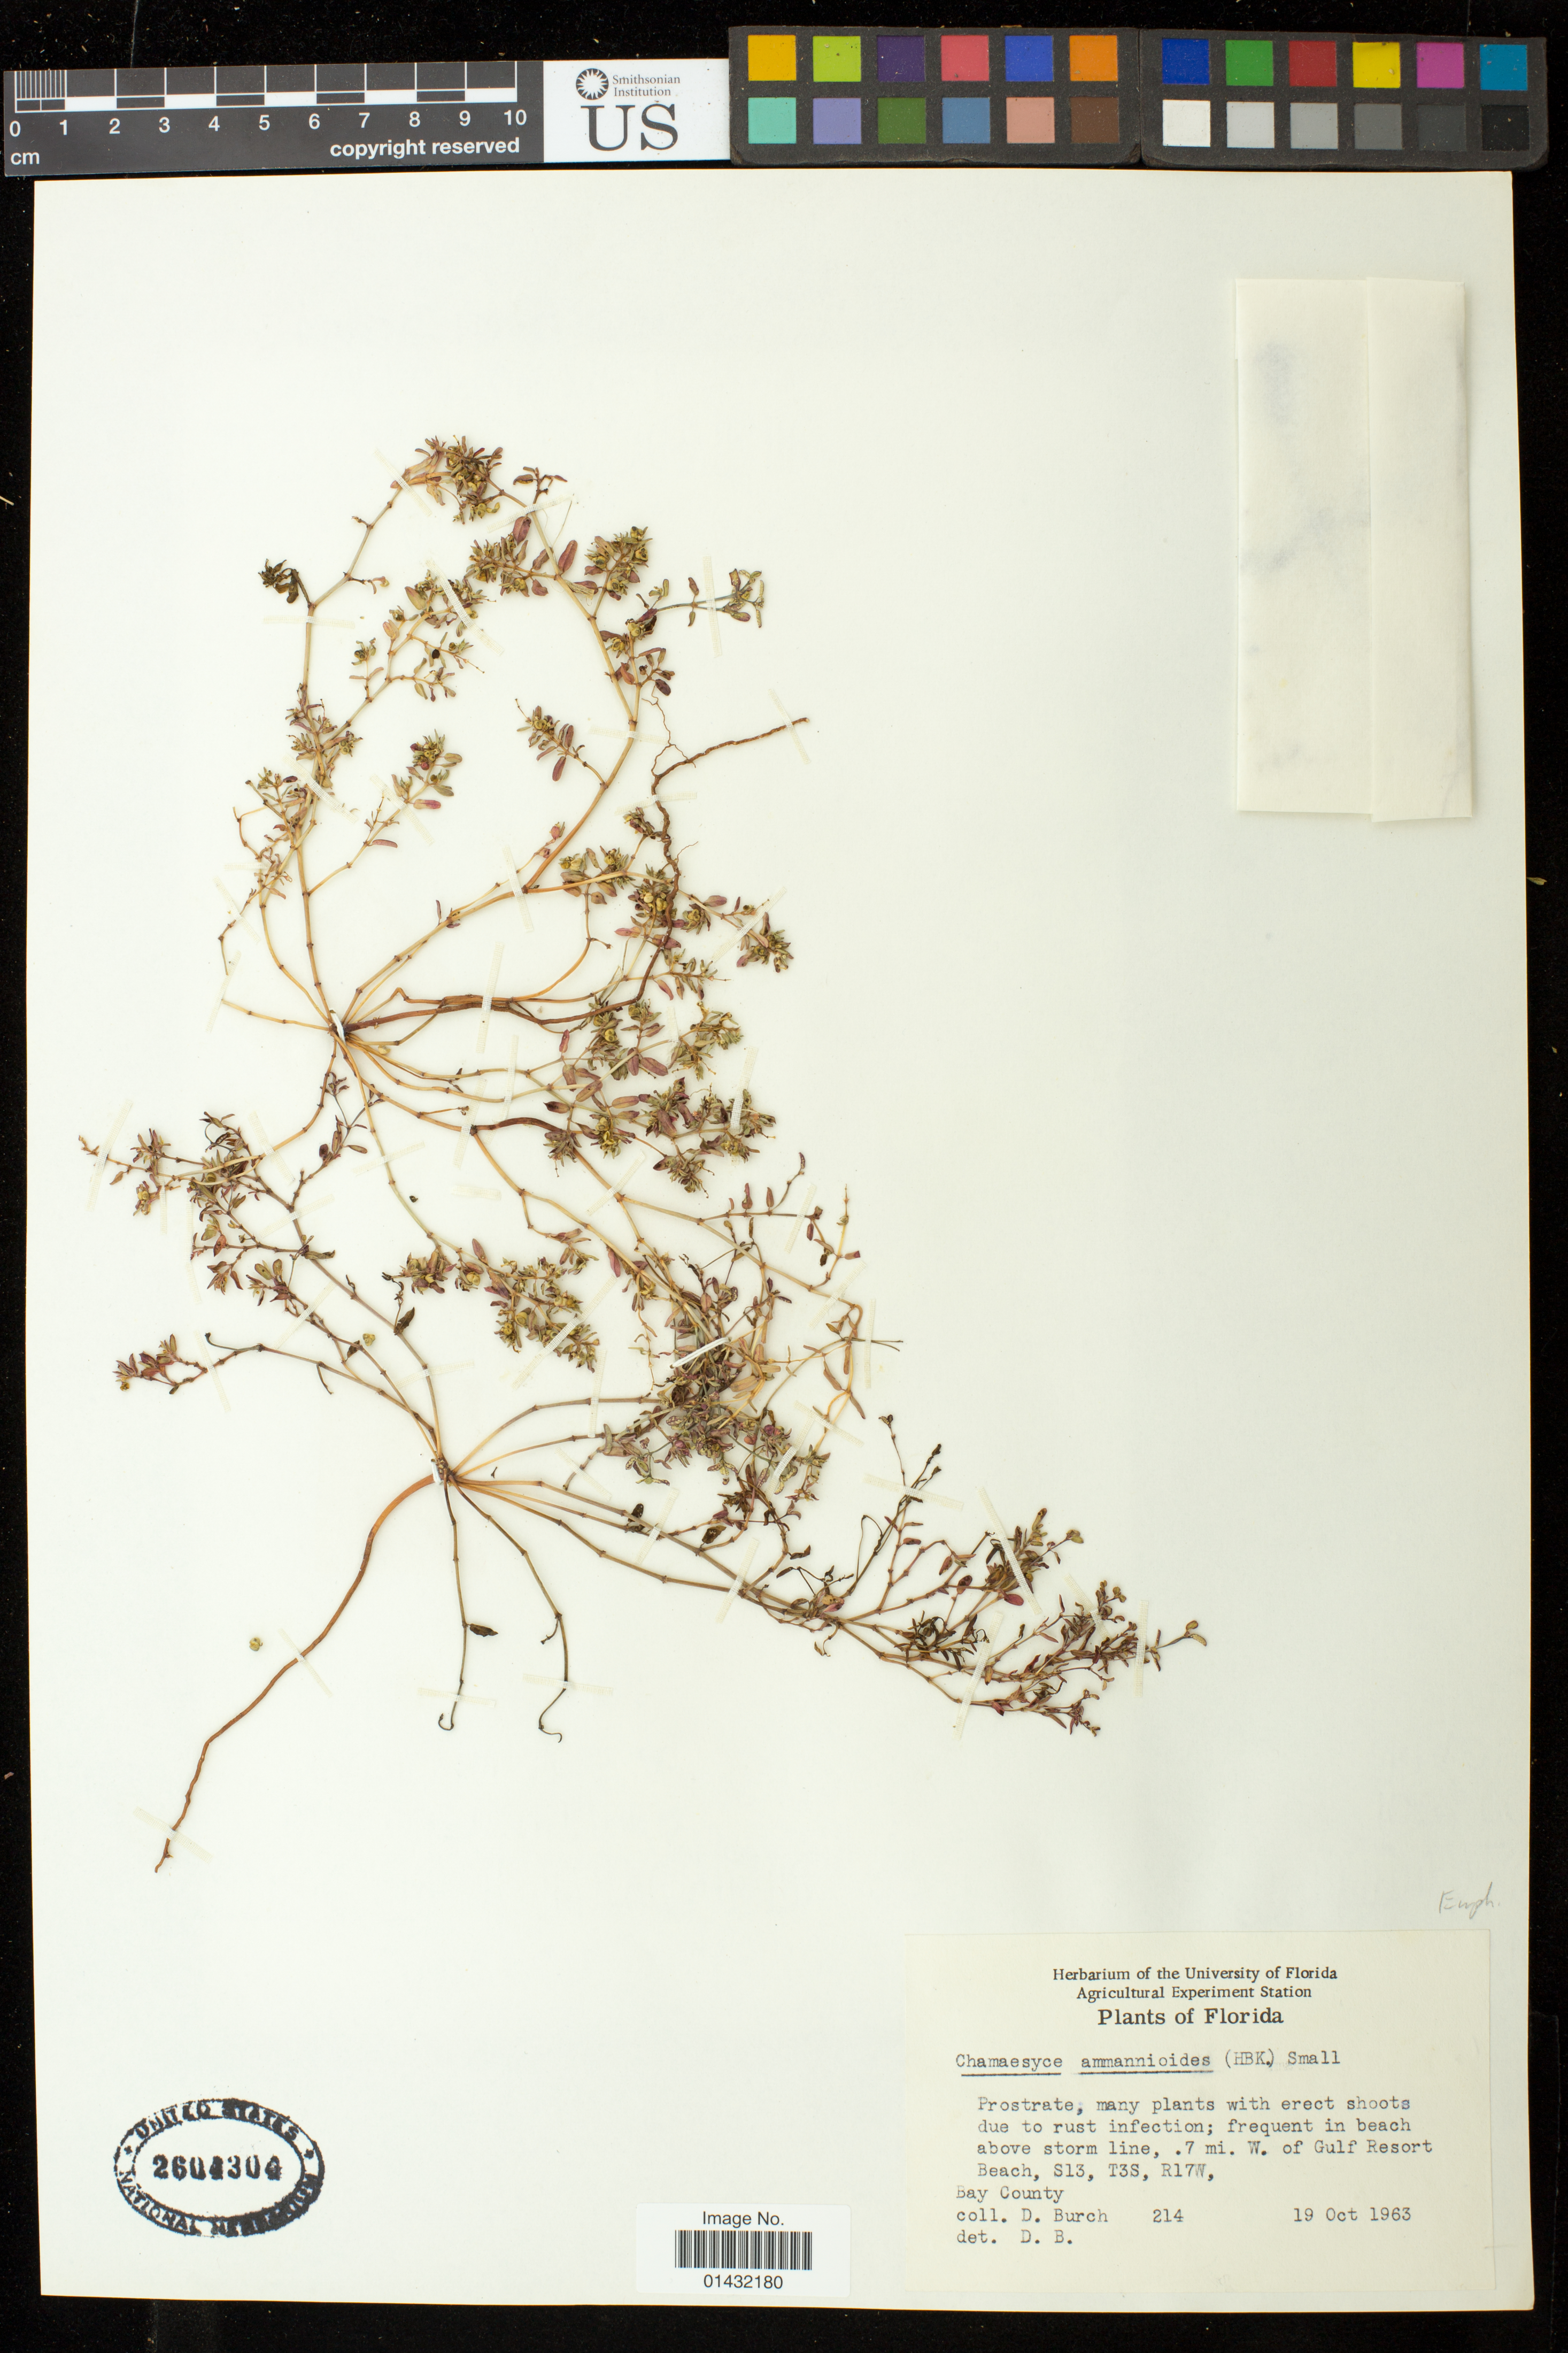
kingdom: Plantae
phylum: Tracheophyta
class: Magnoliopsida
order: Malpighiales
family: Euphorbiaceae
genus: Euphorbia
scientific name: Euphorbia bombensis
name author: Jacq.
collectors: D. Burch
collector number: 214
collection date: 1963-10-19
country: United States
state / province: Florida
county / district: Bay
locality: .7 mi. W. of Gulf Resort Beach, S13, T3S, R17W.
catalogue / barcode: US 2604304